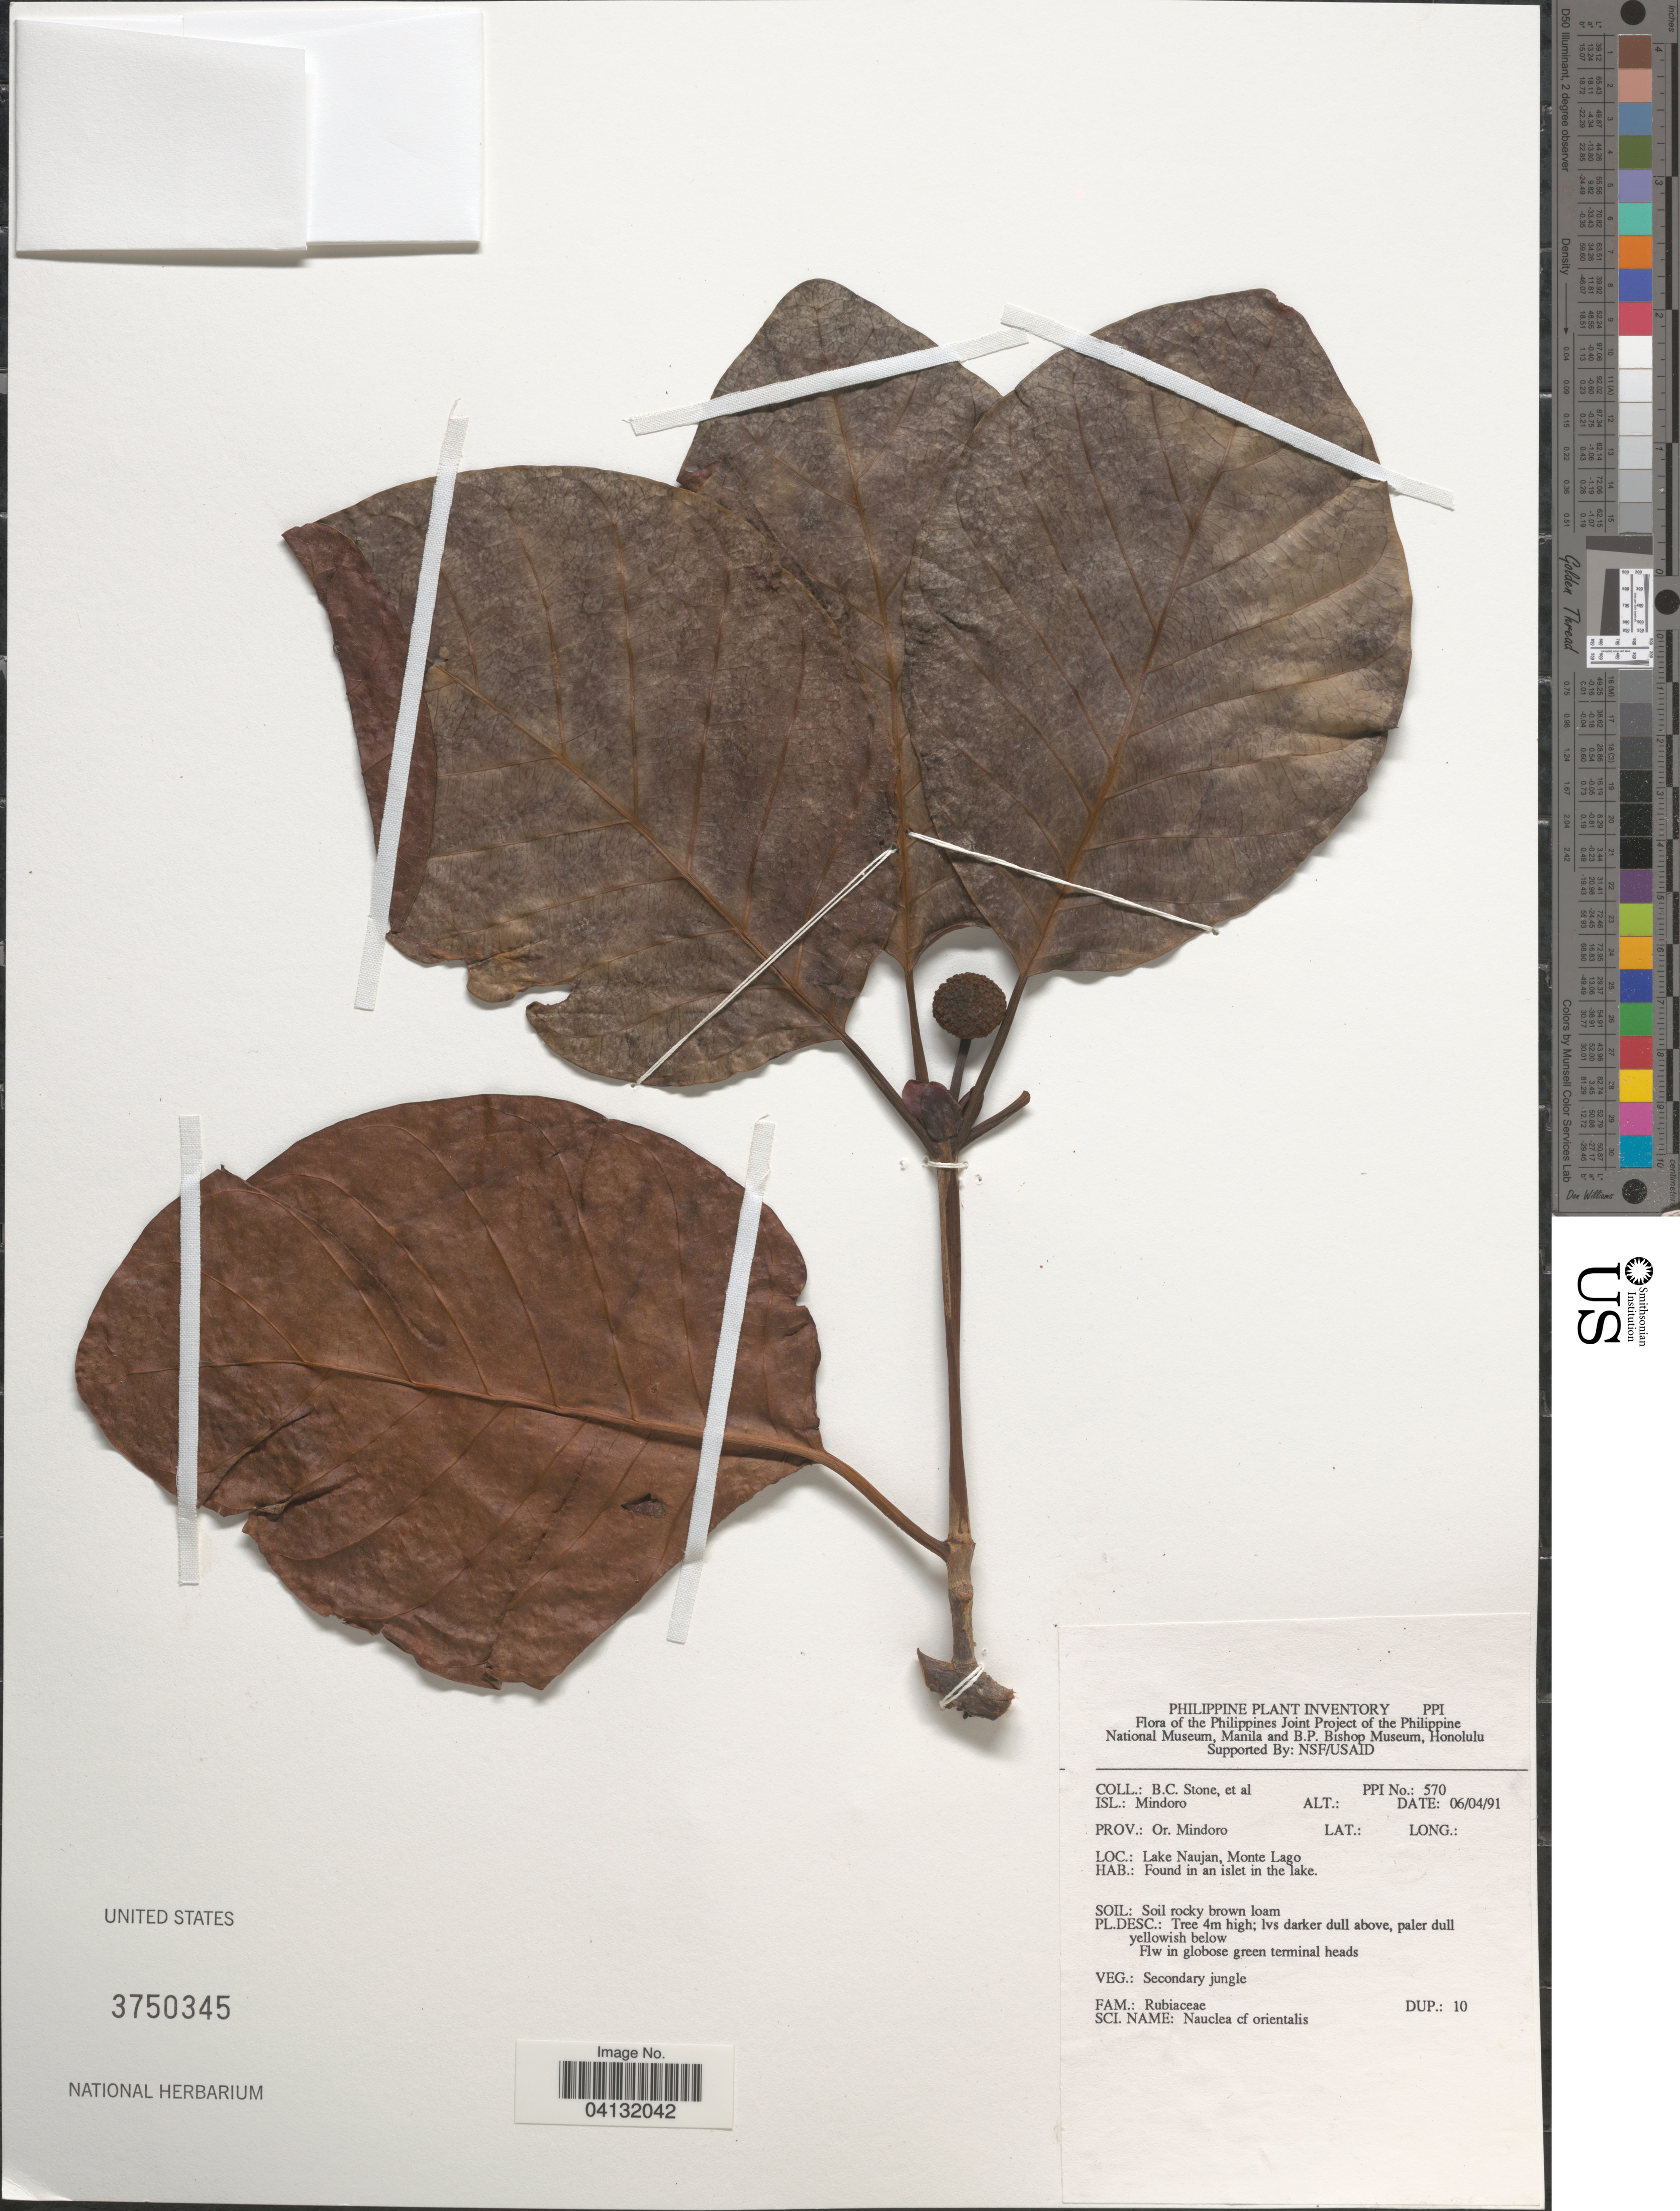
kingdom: Plantae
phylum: Tracheophyta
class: Magnoliopsida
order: Gentianales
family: Rubiaceae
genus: Nauclea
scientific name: Nauclea orientalis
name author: (L.) L.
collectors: B. C. Stone & et al.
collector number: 570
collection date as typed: Transcribed d/m/y: 6/4/91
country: Philippines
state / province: Mimaropa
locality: Isl.: Mindoro. Prov.: Or. Mindoro. Lake Naujan, Monte Lago.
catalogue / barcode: US 3750345